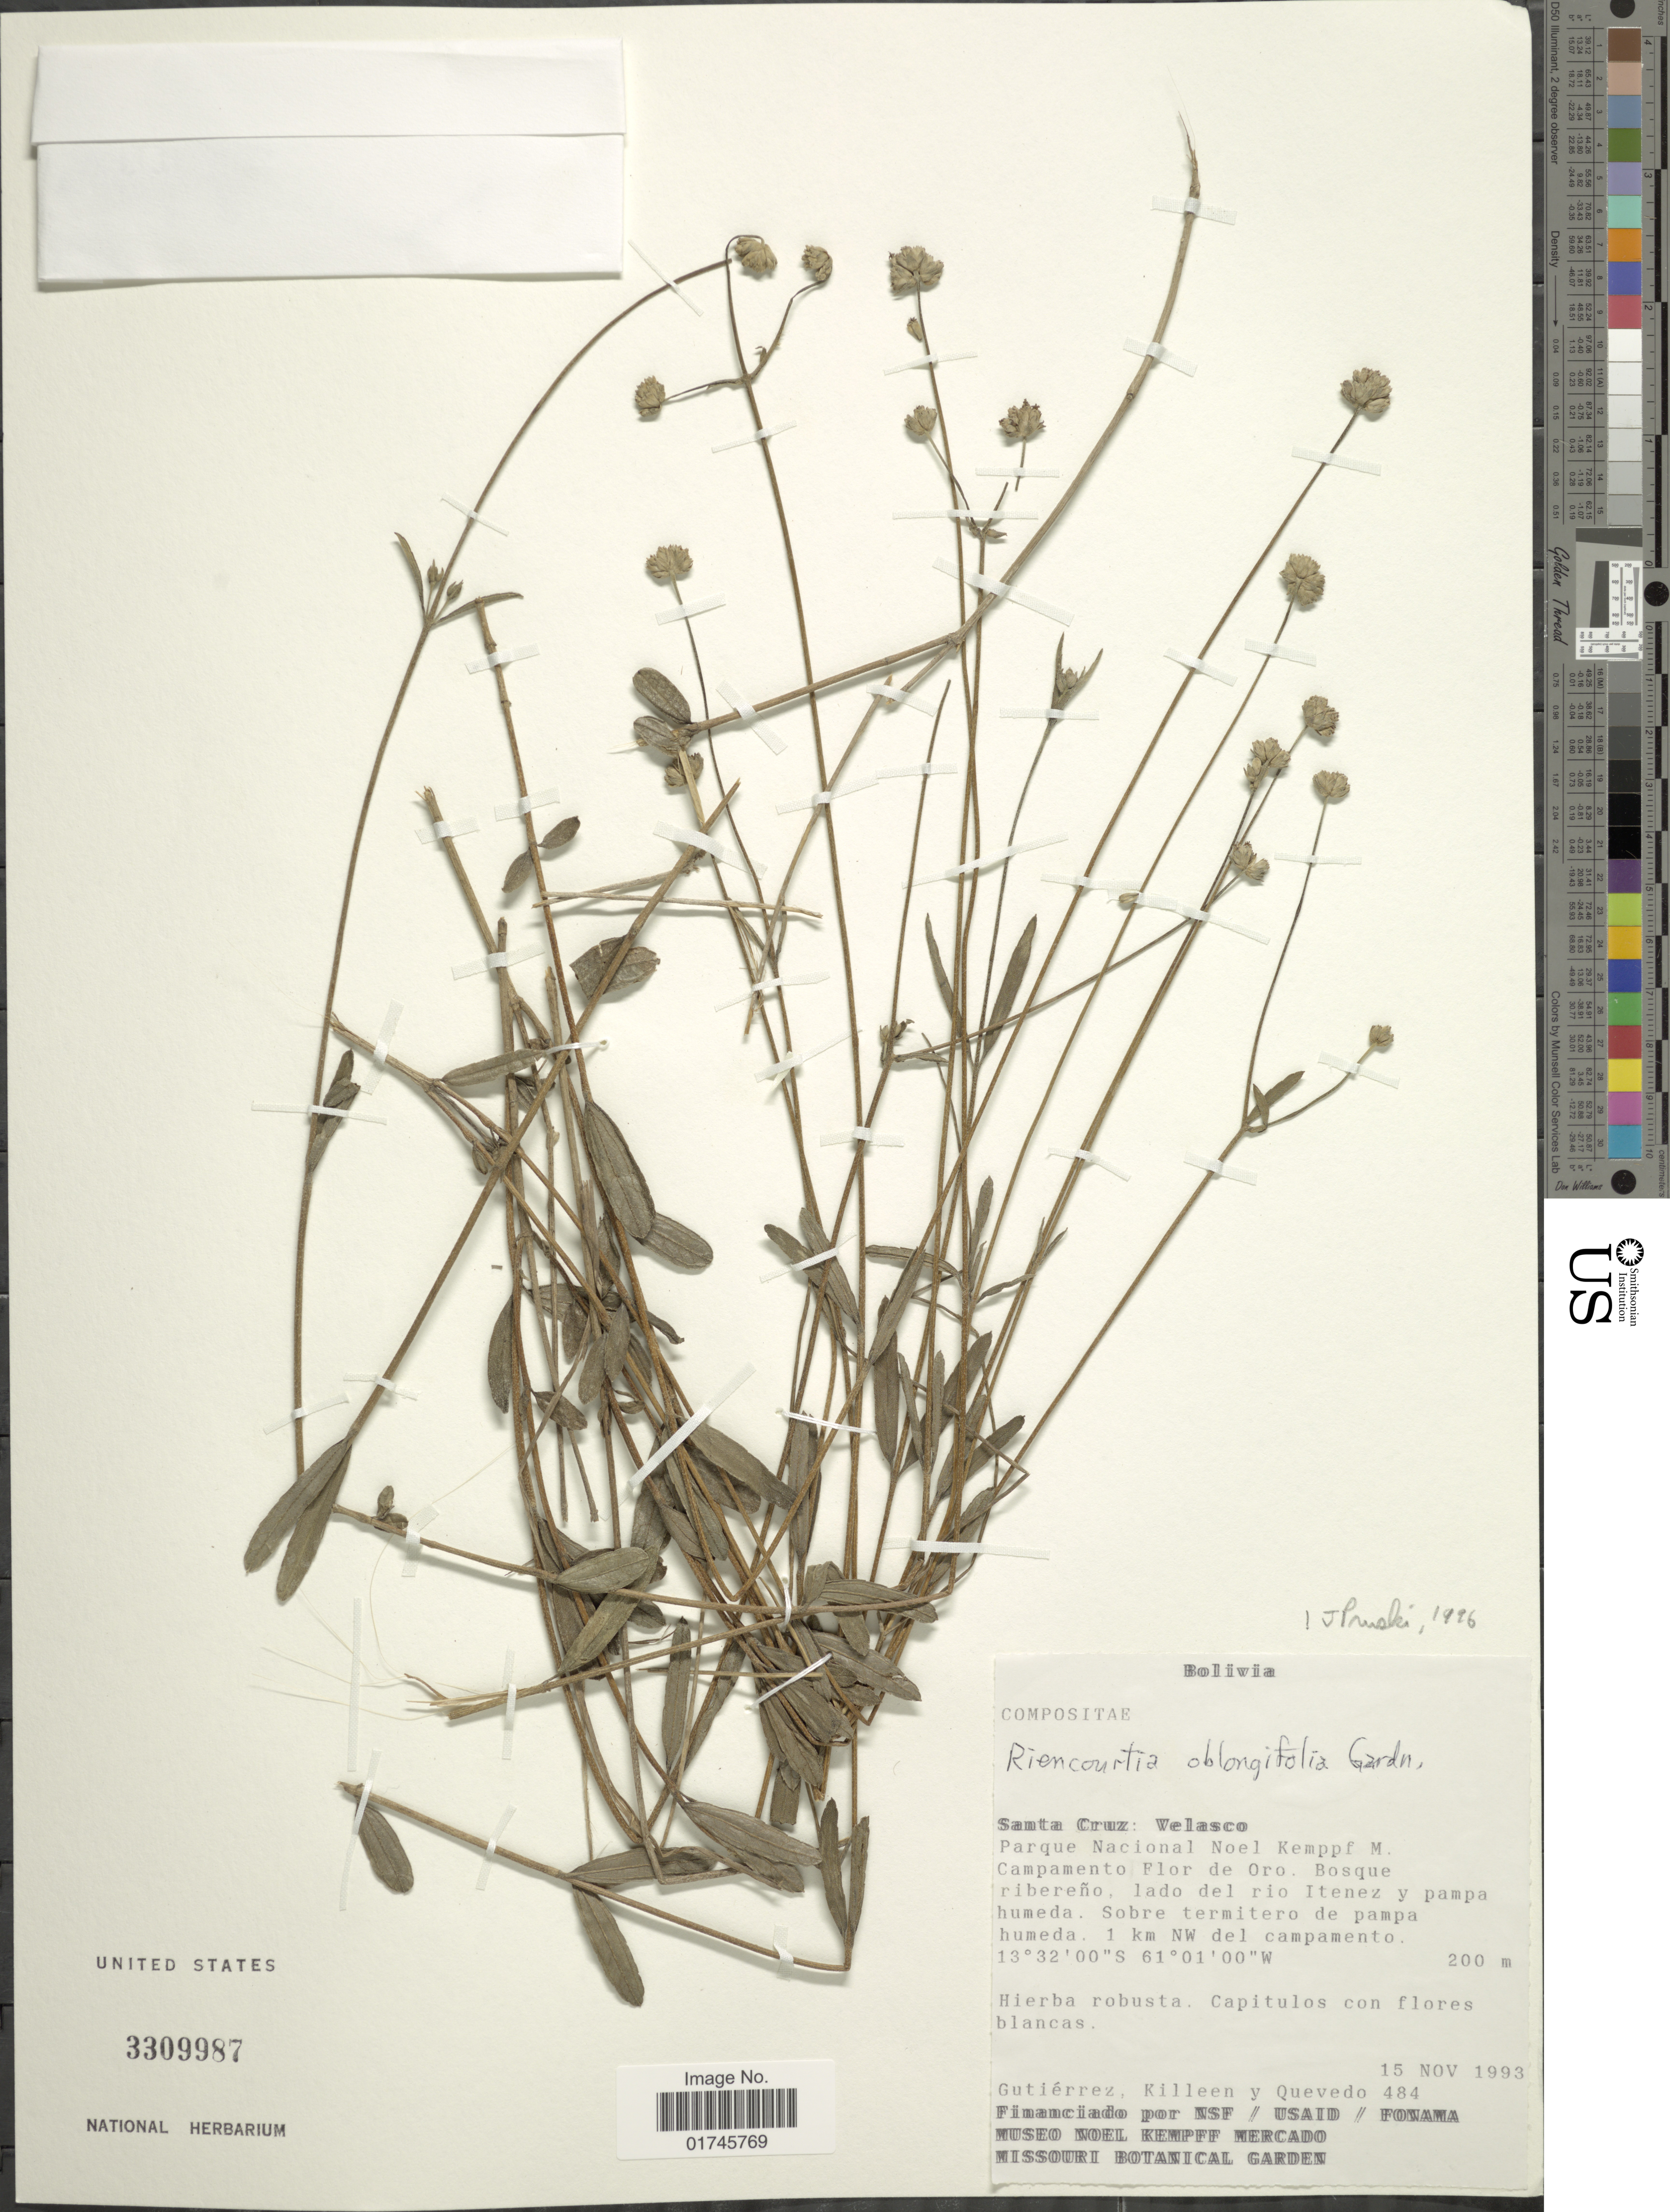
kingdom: Plantae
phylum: Tracheophyta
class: Magnoliopsida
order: Asterales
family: Asteraceae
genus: Riencourtia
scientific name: Riencourtia oblongifolia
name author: Gardner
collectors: Gutiérrez, --, Killeen, -- & -- Quevedo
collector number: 484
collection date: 1993-11-15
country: Bolivia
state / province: Santa Cruz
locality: Santa Cruz: Velasco, Parque Nacional Noel Kemppf M Campamento Flor de Oro.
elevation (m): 200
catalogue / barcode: US 3309987